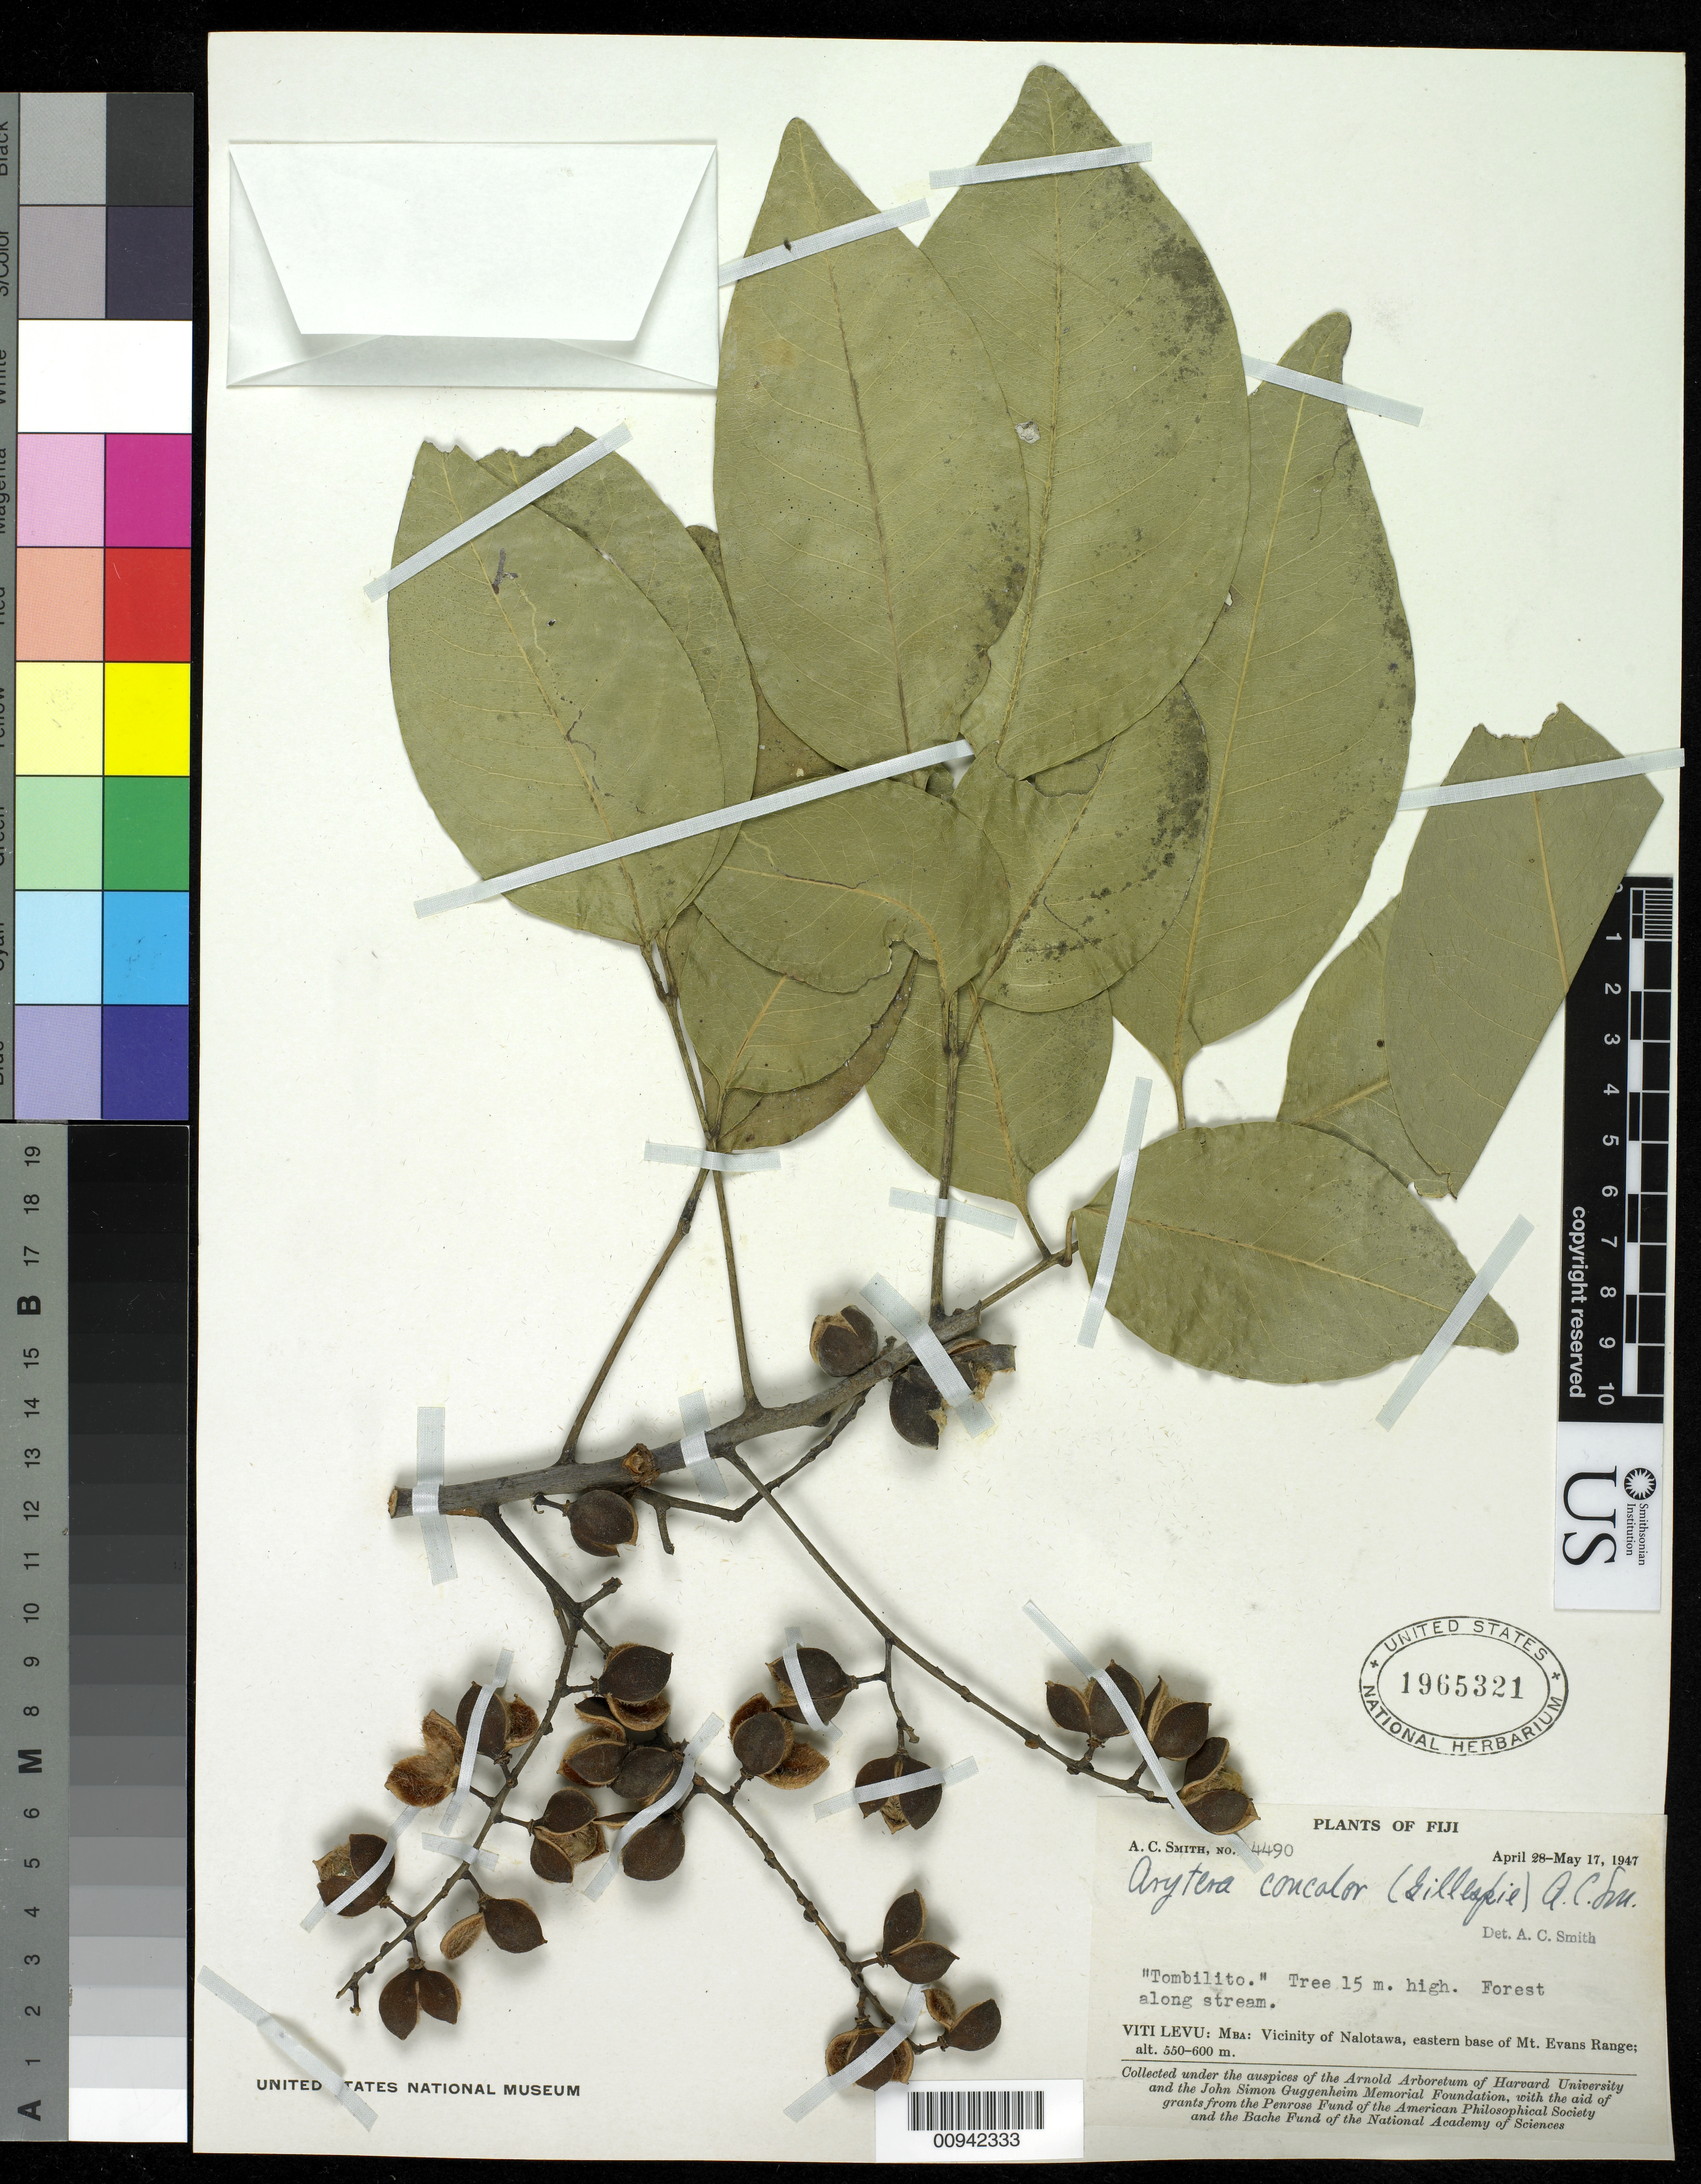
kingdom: Plantae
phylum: Tracheophyta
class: Magnoliopsida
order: Sapindales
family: Sapindaceae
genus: Cupaniopsis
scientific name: Cupaniopsis concolor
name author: (Gillespie) R.W. Ham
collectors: C. A. Smith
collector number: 4490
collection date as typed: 28 Apr 1947 to 17 May 1947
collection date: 1947-04-28/1947-05-17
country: Fiji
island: Viti Levu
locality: Mra: Vicinity of Nalotawa, eastern base of Mt. Evans Range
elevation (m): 550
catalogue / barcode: US 1965321